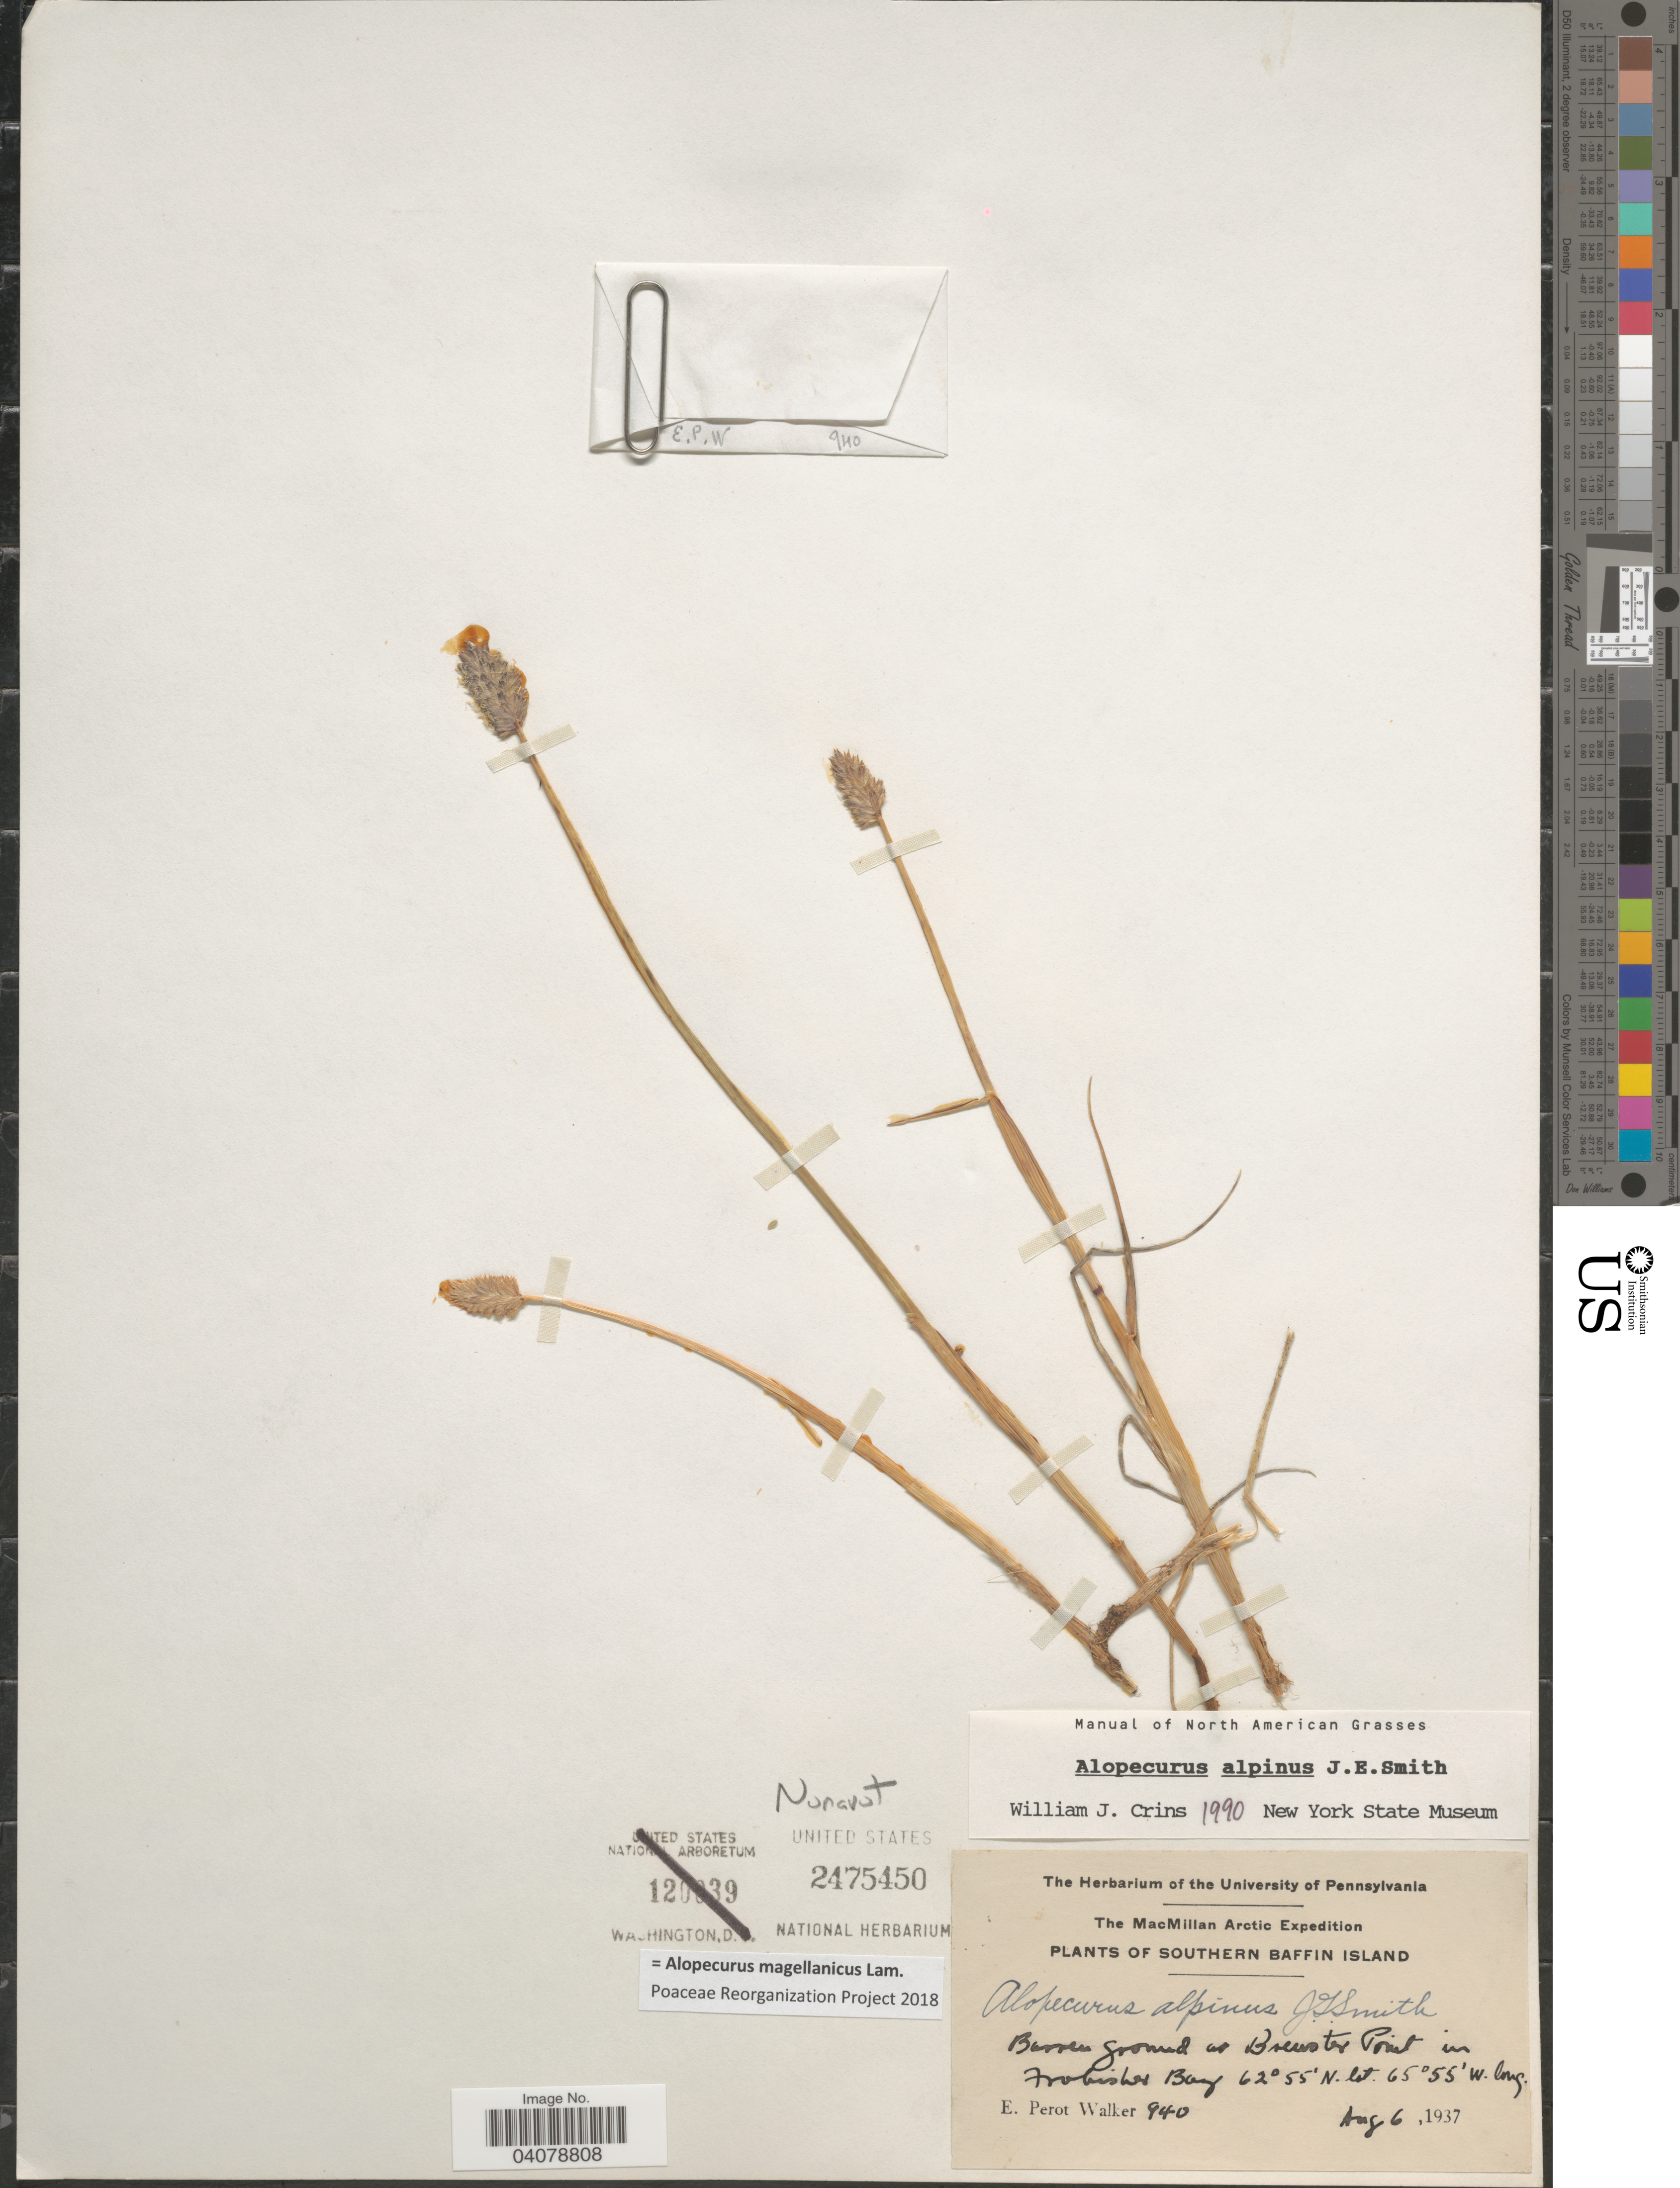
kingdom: Plantae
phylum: Tracheophyta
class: Liliopsida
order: Poales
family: Poaceae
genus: Alopecurus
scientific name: Alopecurus magellanicus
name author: Lam.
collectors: E. Walker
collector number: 940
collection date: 1937-08-06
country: Canada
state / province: Nunavut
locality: The MacMillan Arctic Expedition. Southern Baffin Island. Barren ground at Brewster Point in Frobisher Bay.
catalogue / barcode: US 2475450